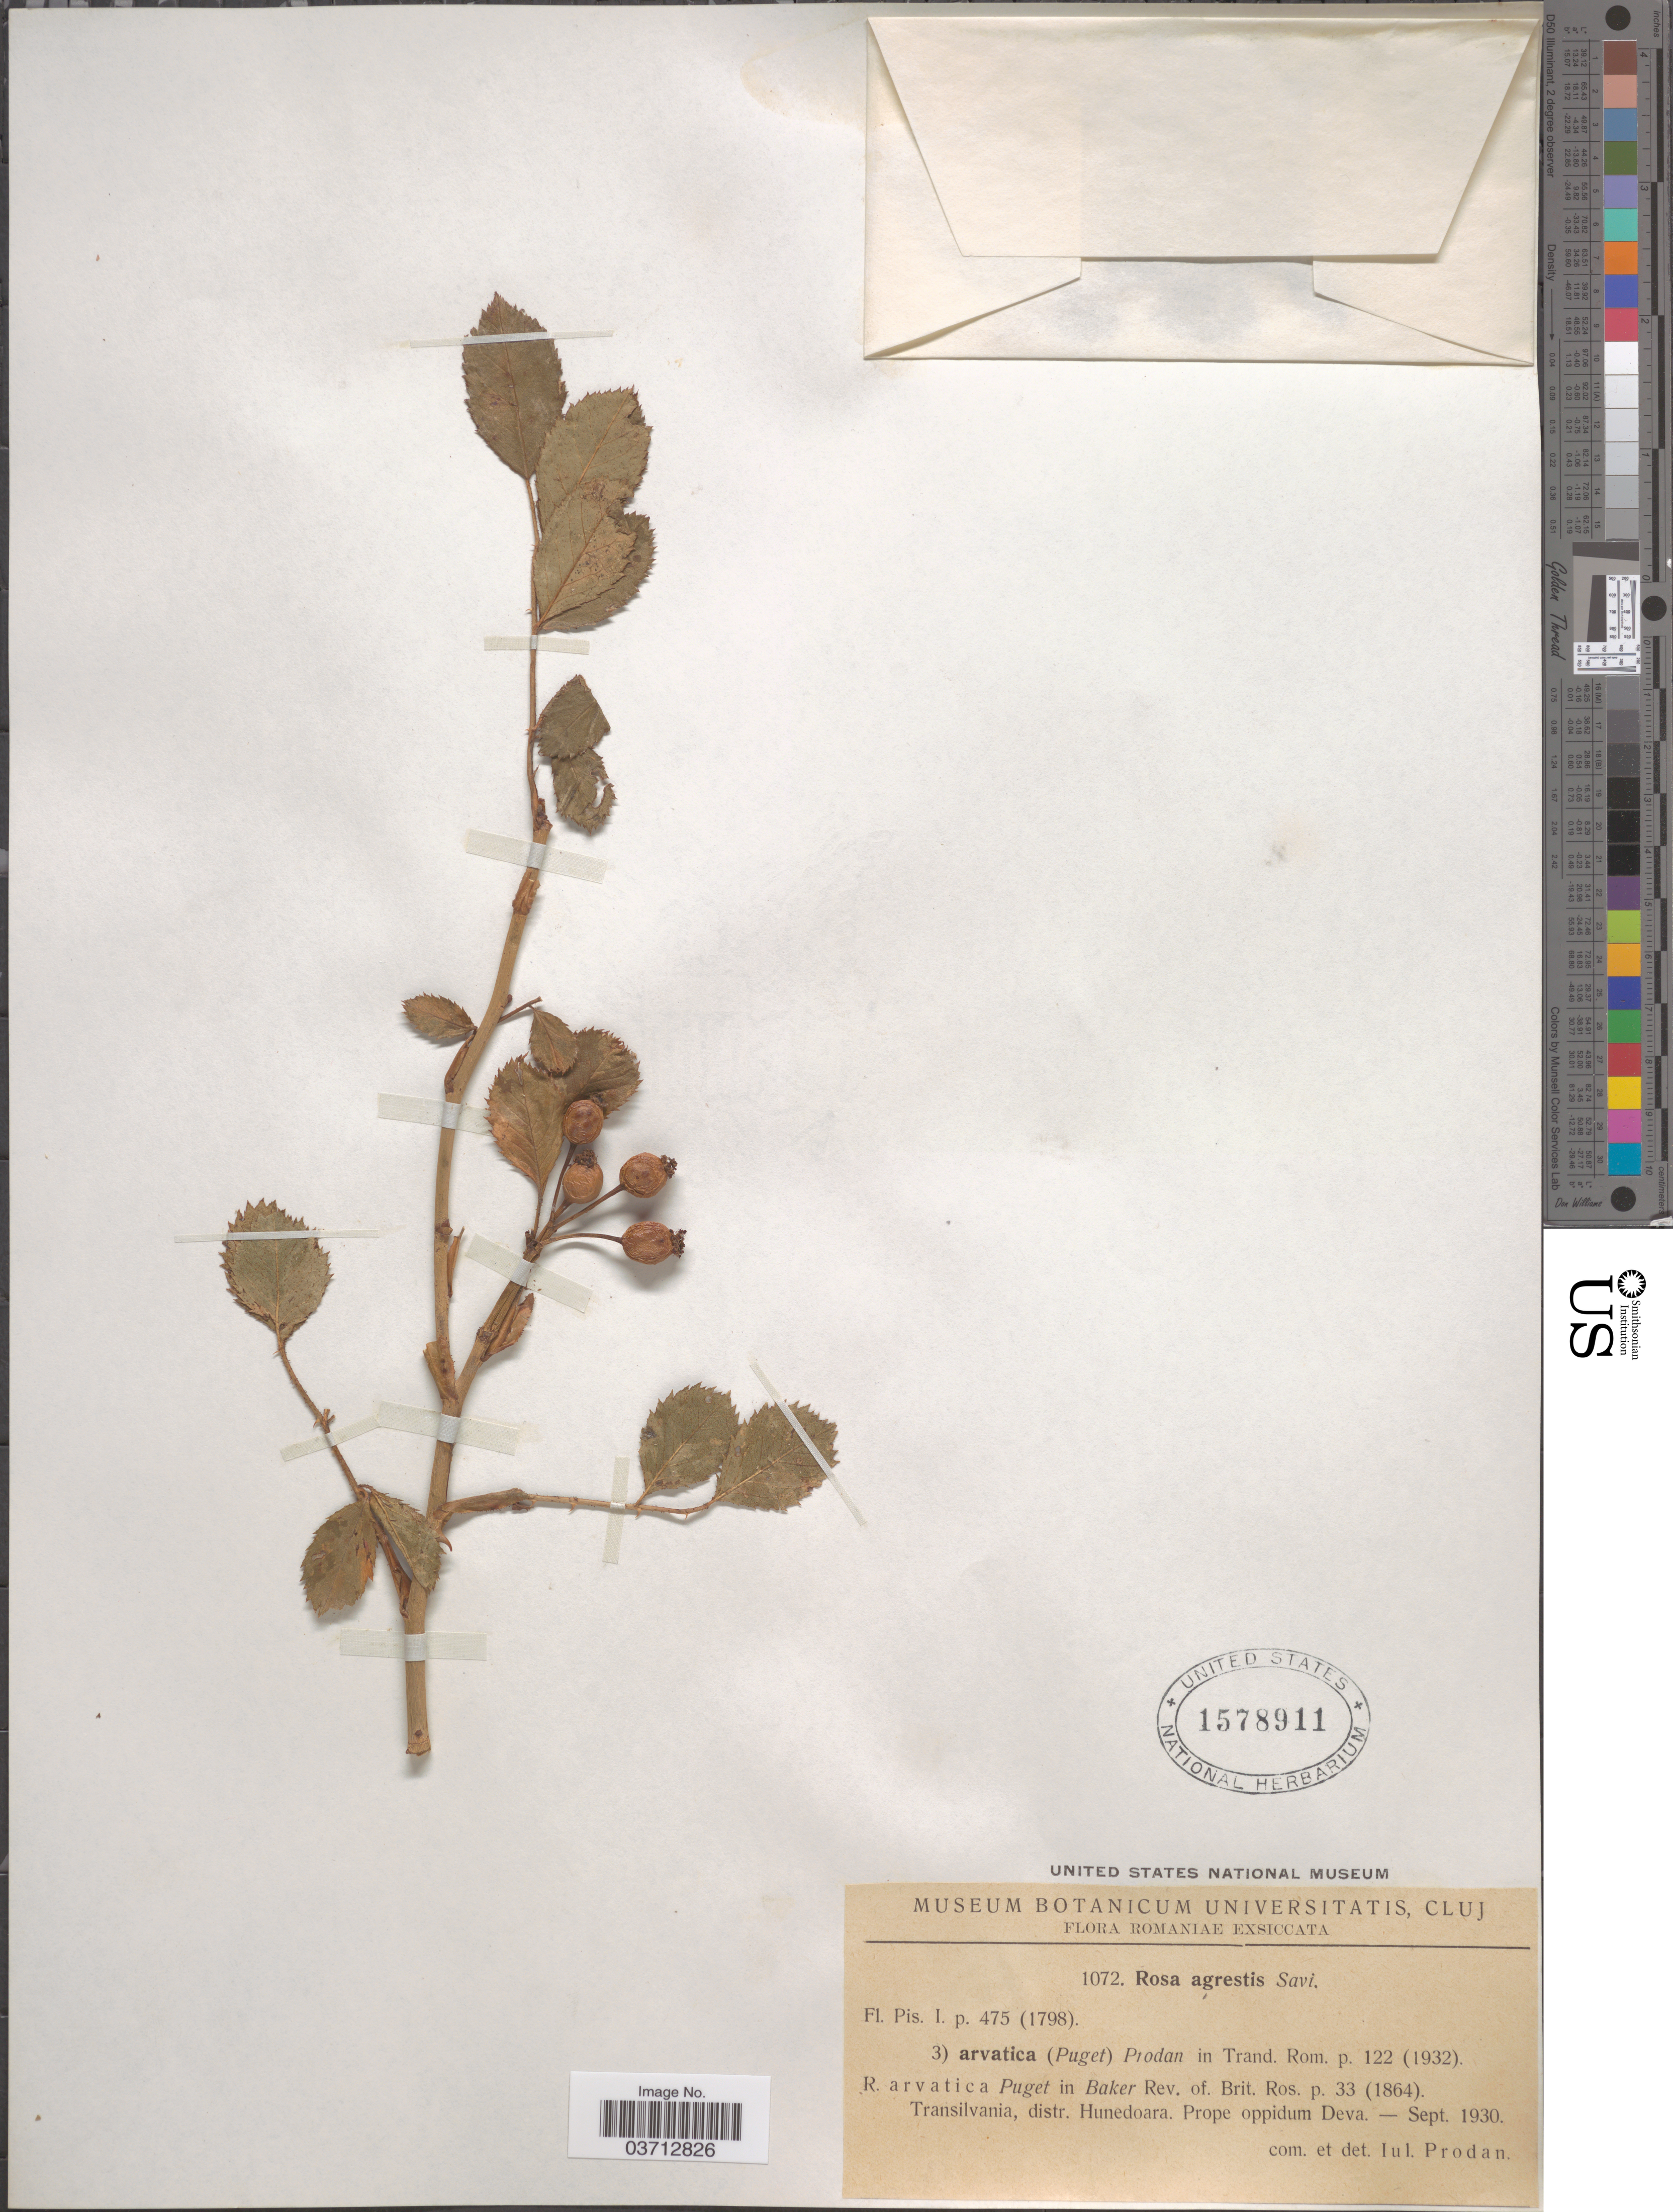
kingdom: Plantae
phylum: Tracheophyta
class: Magnoliopsida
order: Rosales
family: Rosaceae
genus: Rosa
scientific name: Rosa agrestis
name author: Savi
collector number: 1072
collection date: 1930-09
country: Romania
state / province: Hunedoara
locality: Transilvania, distr. Hunedoara. Prope oppidum Deva.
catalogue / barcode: US 1578911